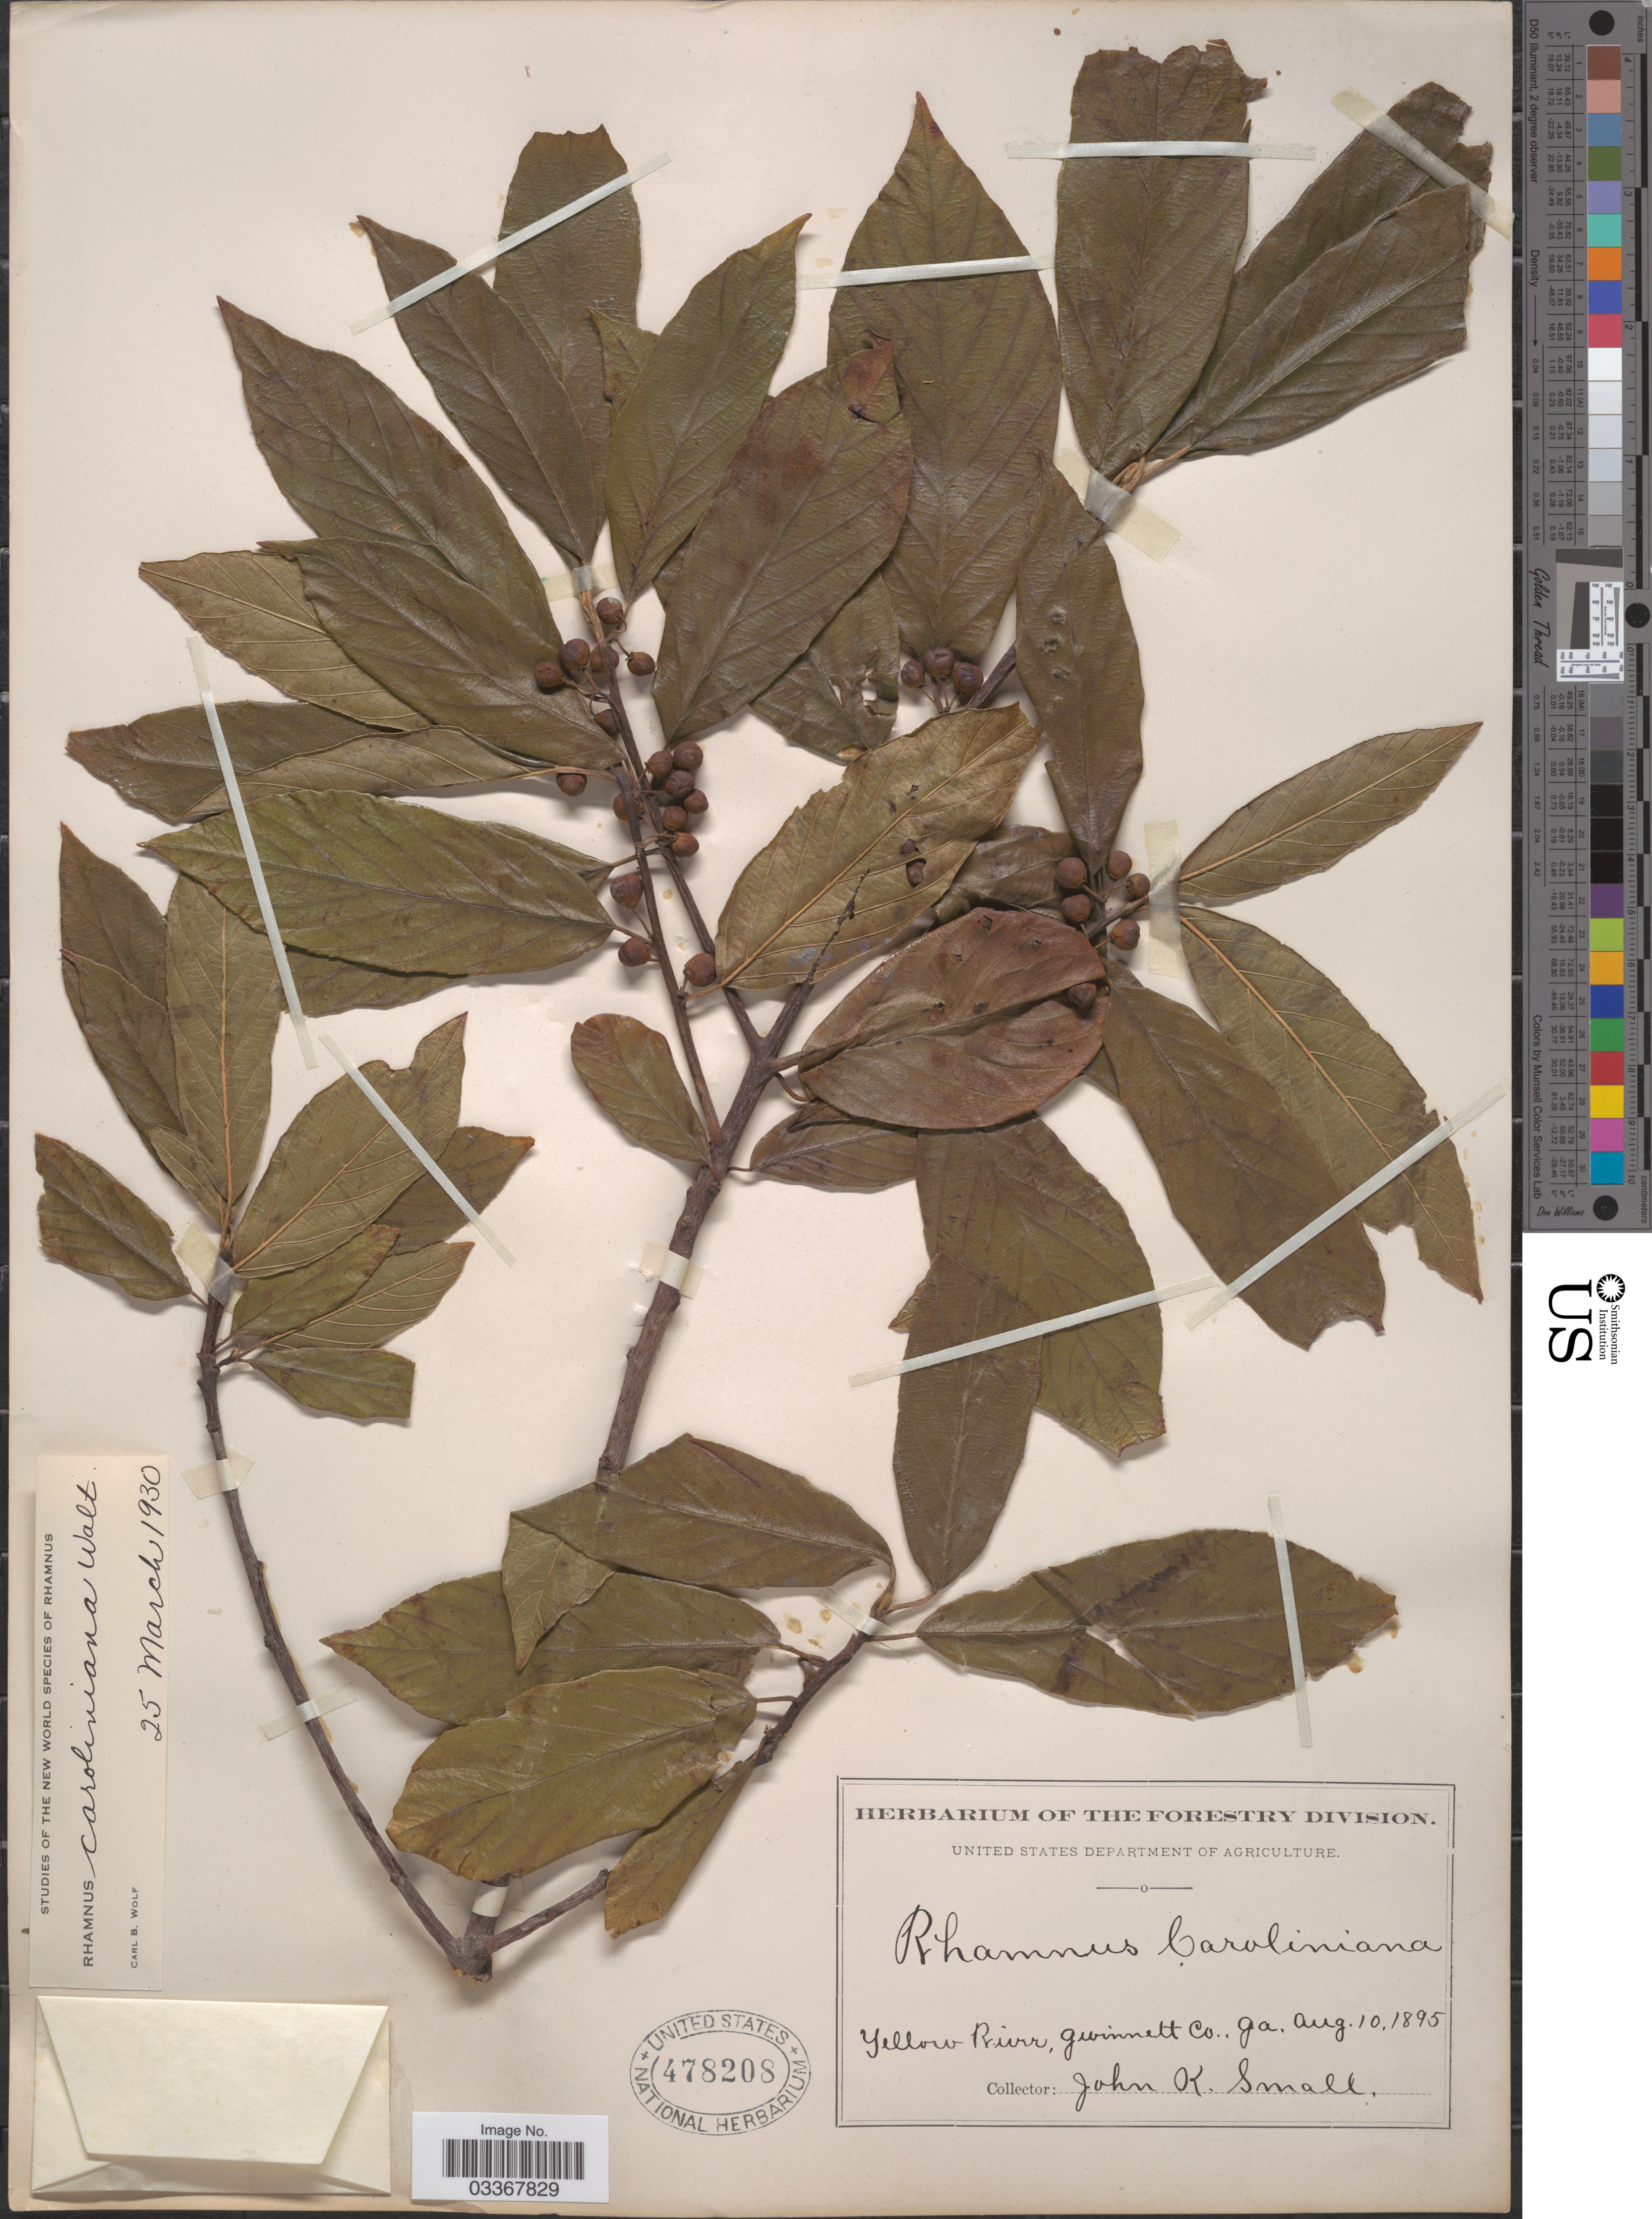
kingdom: Plantae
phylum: Tracheophyta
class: Magnoliopsida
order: Rosales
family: Rhamnaceae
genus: Frangula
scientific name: Frangula caroliniana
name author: (Walter) A. Gray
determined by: Strong, Mark T., (BOT), Smithsonian Institution - National Museum of Natural History (UNITED STATES)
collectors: J. K. Small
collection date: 1895-08-10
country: United States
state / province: Georgia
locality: Yellow River, Gwinnett Co.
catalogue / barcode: US 478208